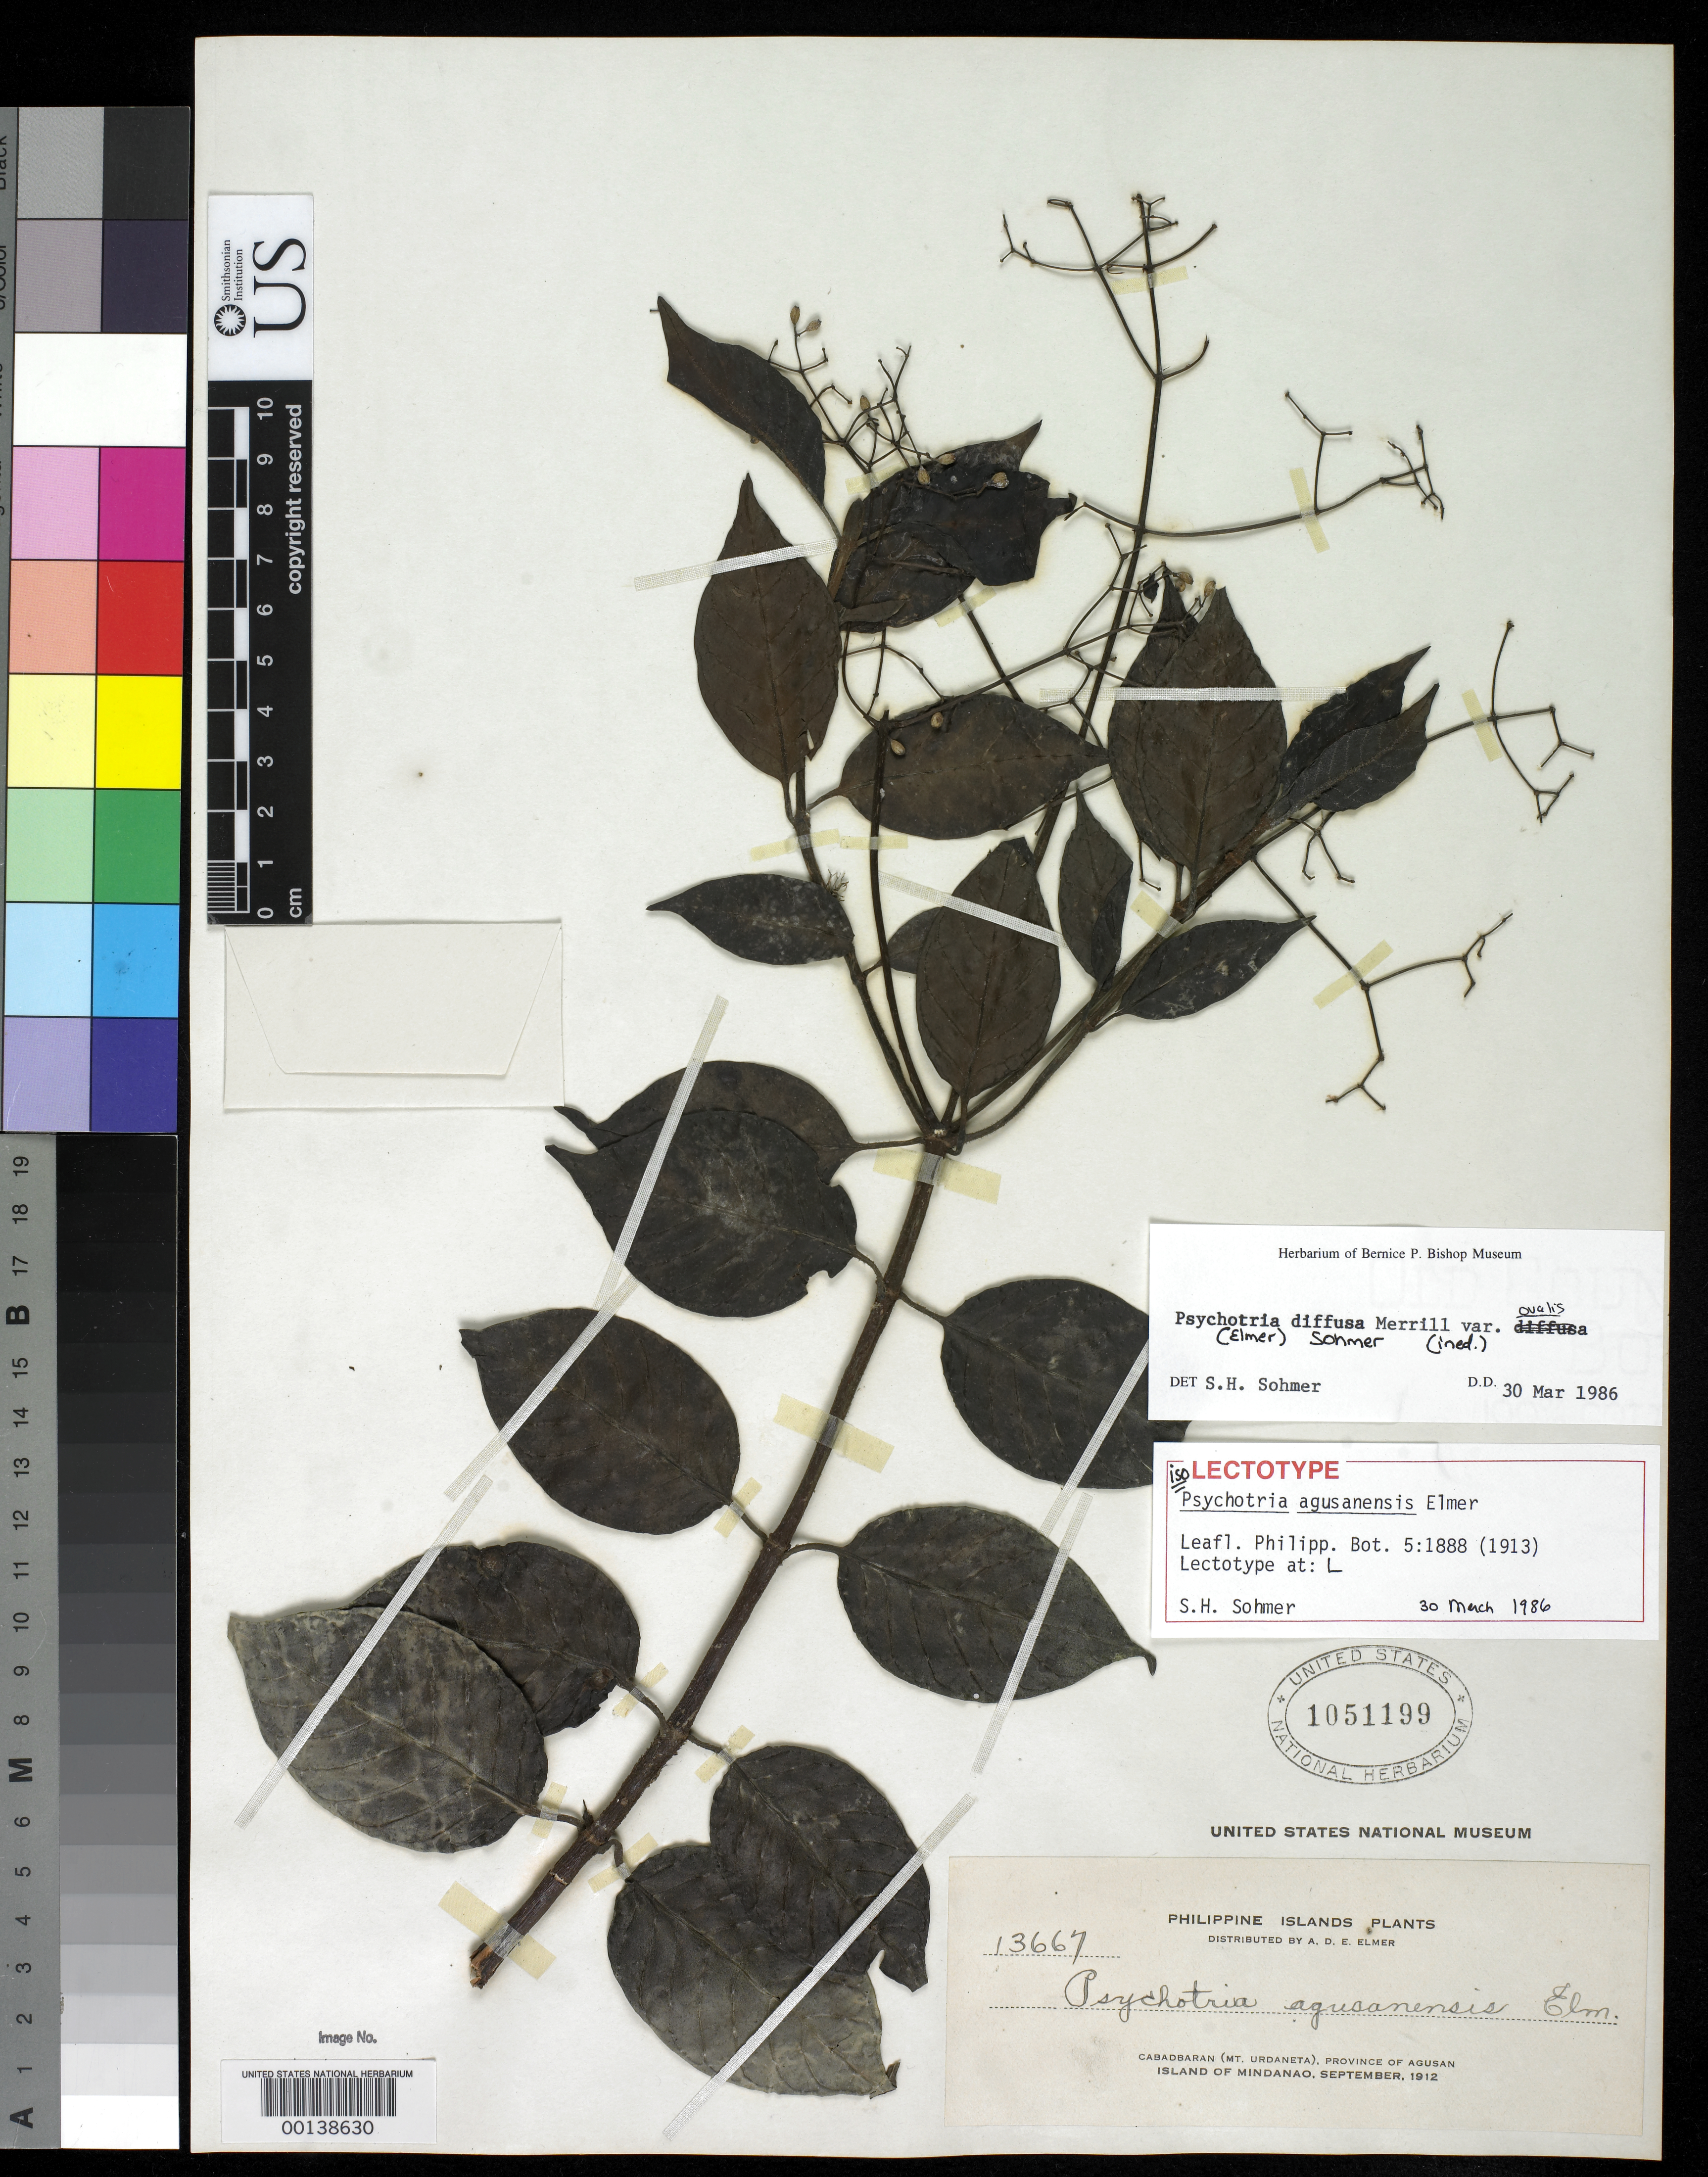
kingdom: Plantae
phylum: Tracheophyta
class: Magnoliopsida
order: Gentianales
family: Rubiaceae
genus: Psychotria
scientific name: Psychotria agusanensis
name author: Elmer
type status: Isotype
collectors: A. D. E. Elmer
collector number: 13667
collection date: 1912-07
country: Philippines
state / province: Caraga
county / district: Agusan del Norte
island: Mindanao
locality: Cabadbaran (Mt. Urdaneta), province of Agusan, Island of Mindanao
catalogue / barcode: US 1051199